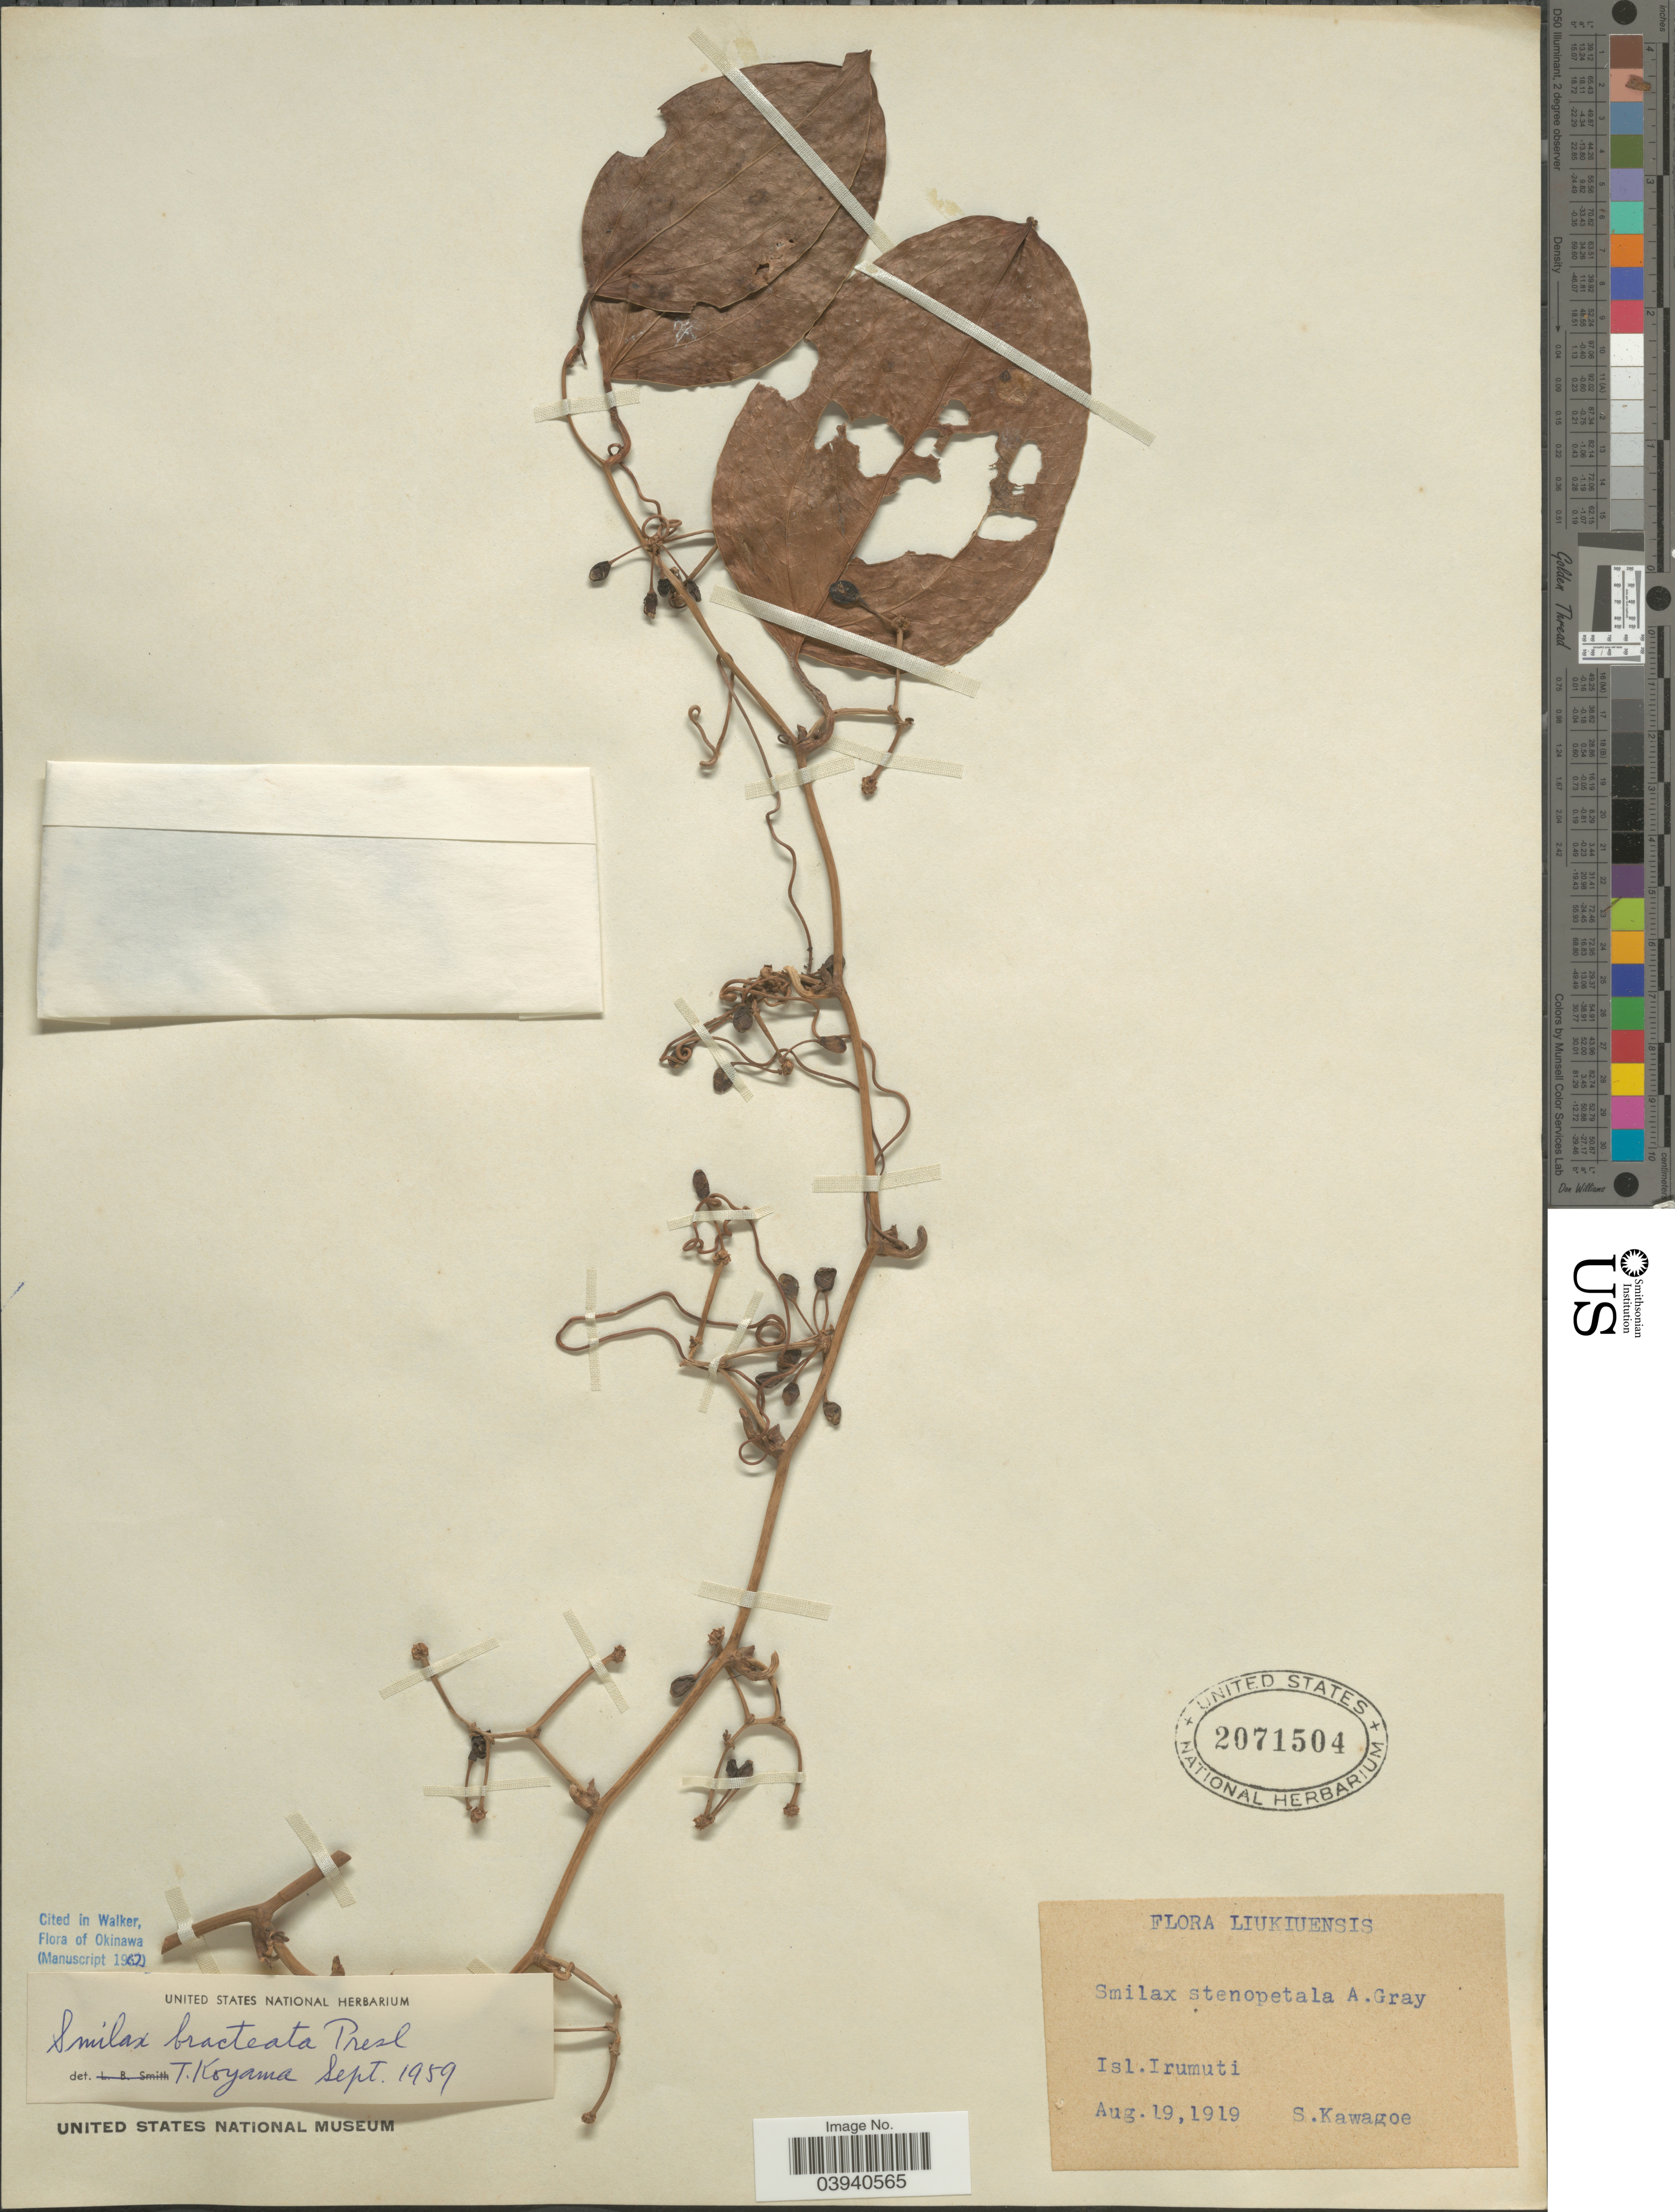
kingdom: Plantae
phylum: Tracheophyta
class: Liliopsida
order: Liliales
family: Smilacaceae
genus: Smilax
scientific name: Smilax bracteata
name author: C. Presl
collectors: S. Kawagoe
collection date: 1919-08-19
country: Japan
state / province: Okinawa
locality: Liukiuensis. Isl.Irumuti.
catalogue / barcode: US 2071504